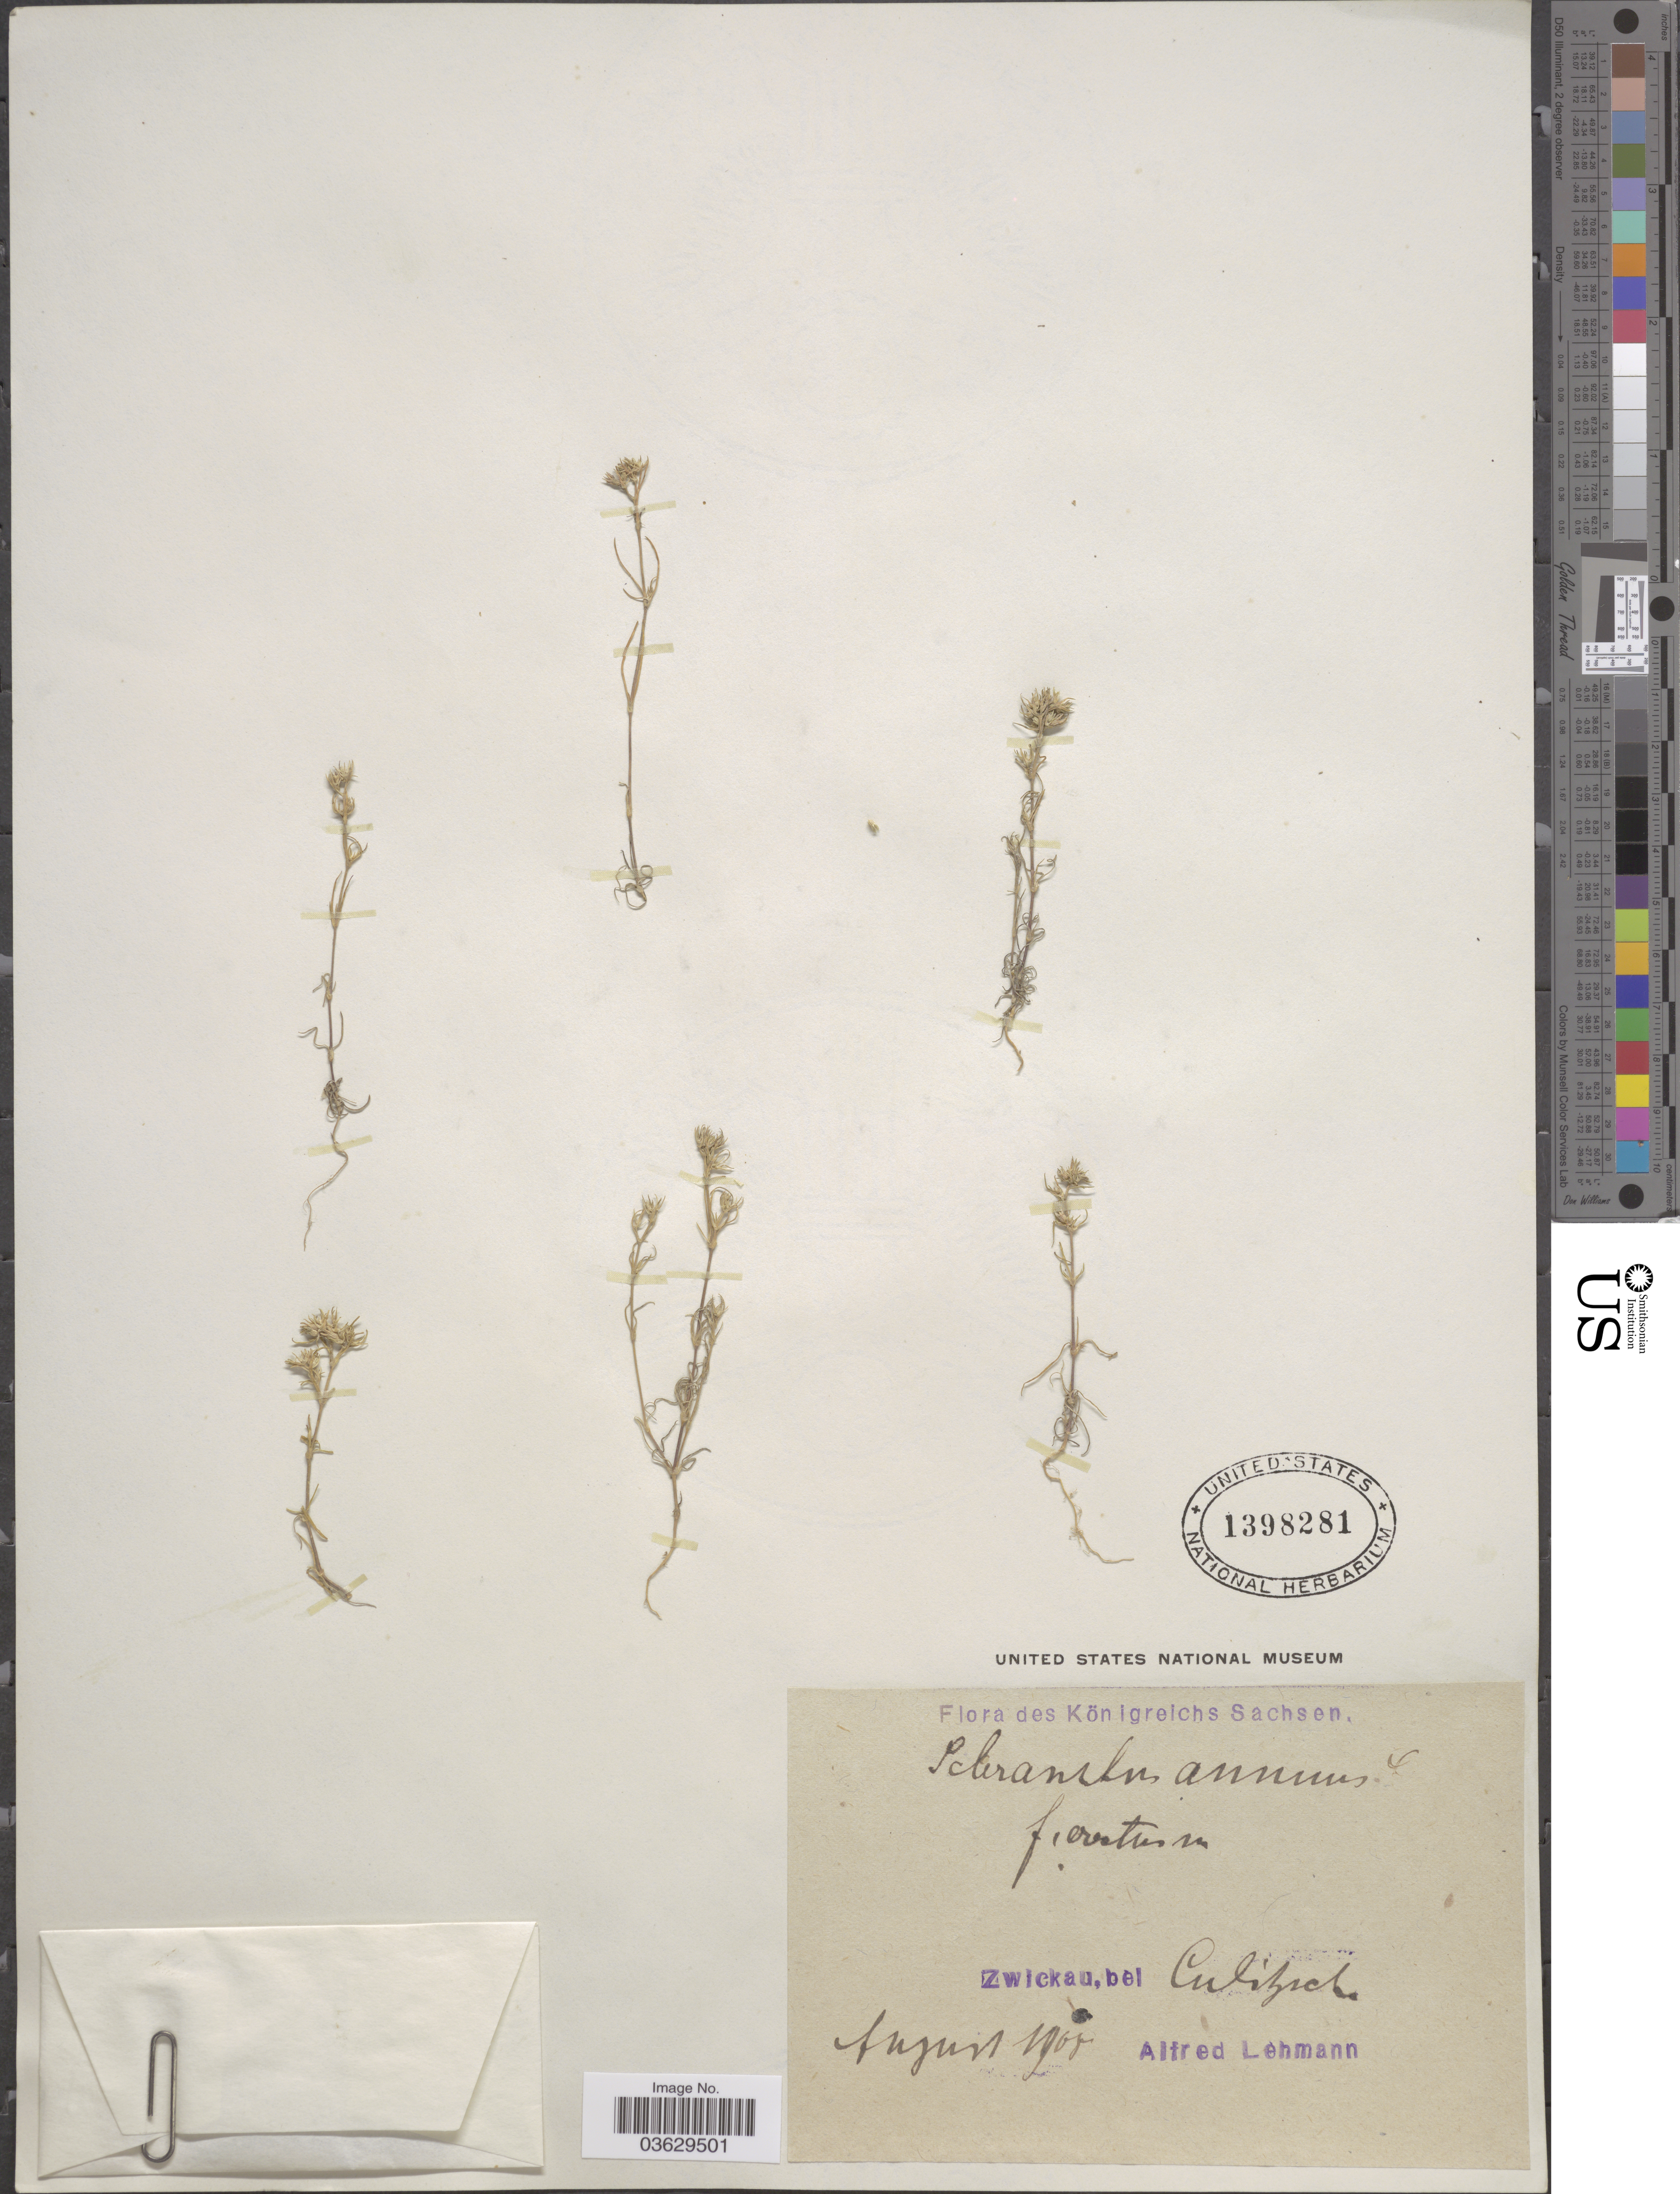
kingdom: Plantae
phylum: Tracheophyta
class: Magnoliopsida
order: Caryophyllales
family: Caryophyllaceae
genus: Scleranthus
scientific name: Scleranthus annuus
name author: L.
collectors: A. Lehmann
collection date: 1908-08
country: Germany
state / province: Sachsen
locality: Königreichs Sachsen. Zwickau, bei Culdipach [interpreted].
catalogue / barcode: US 1398281